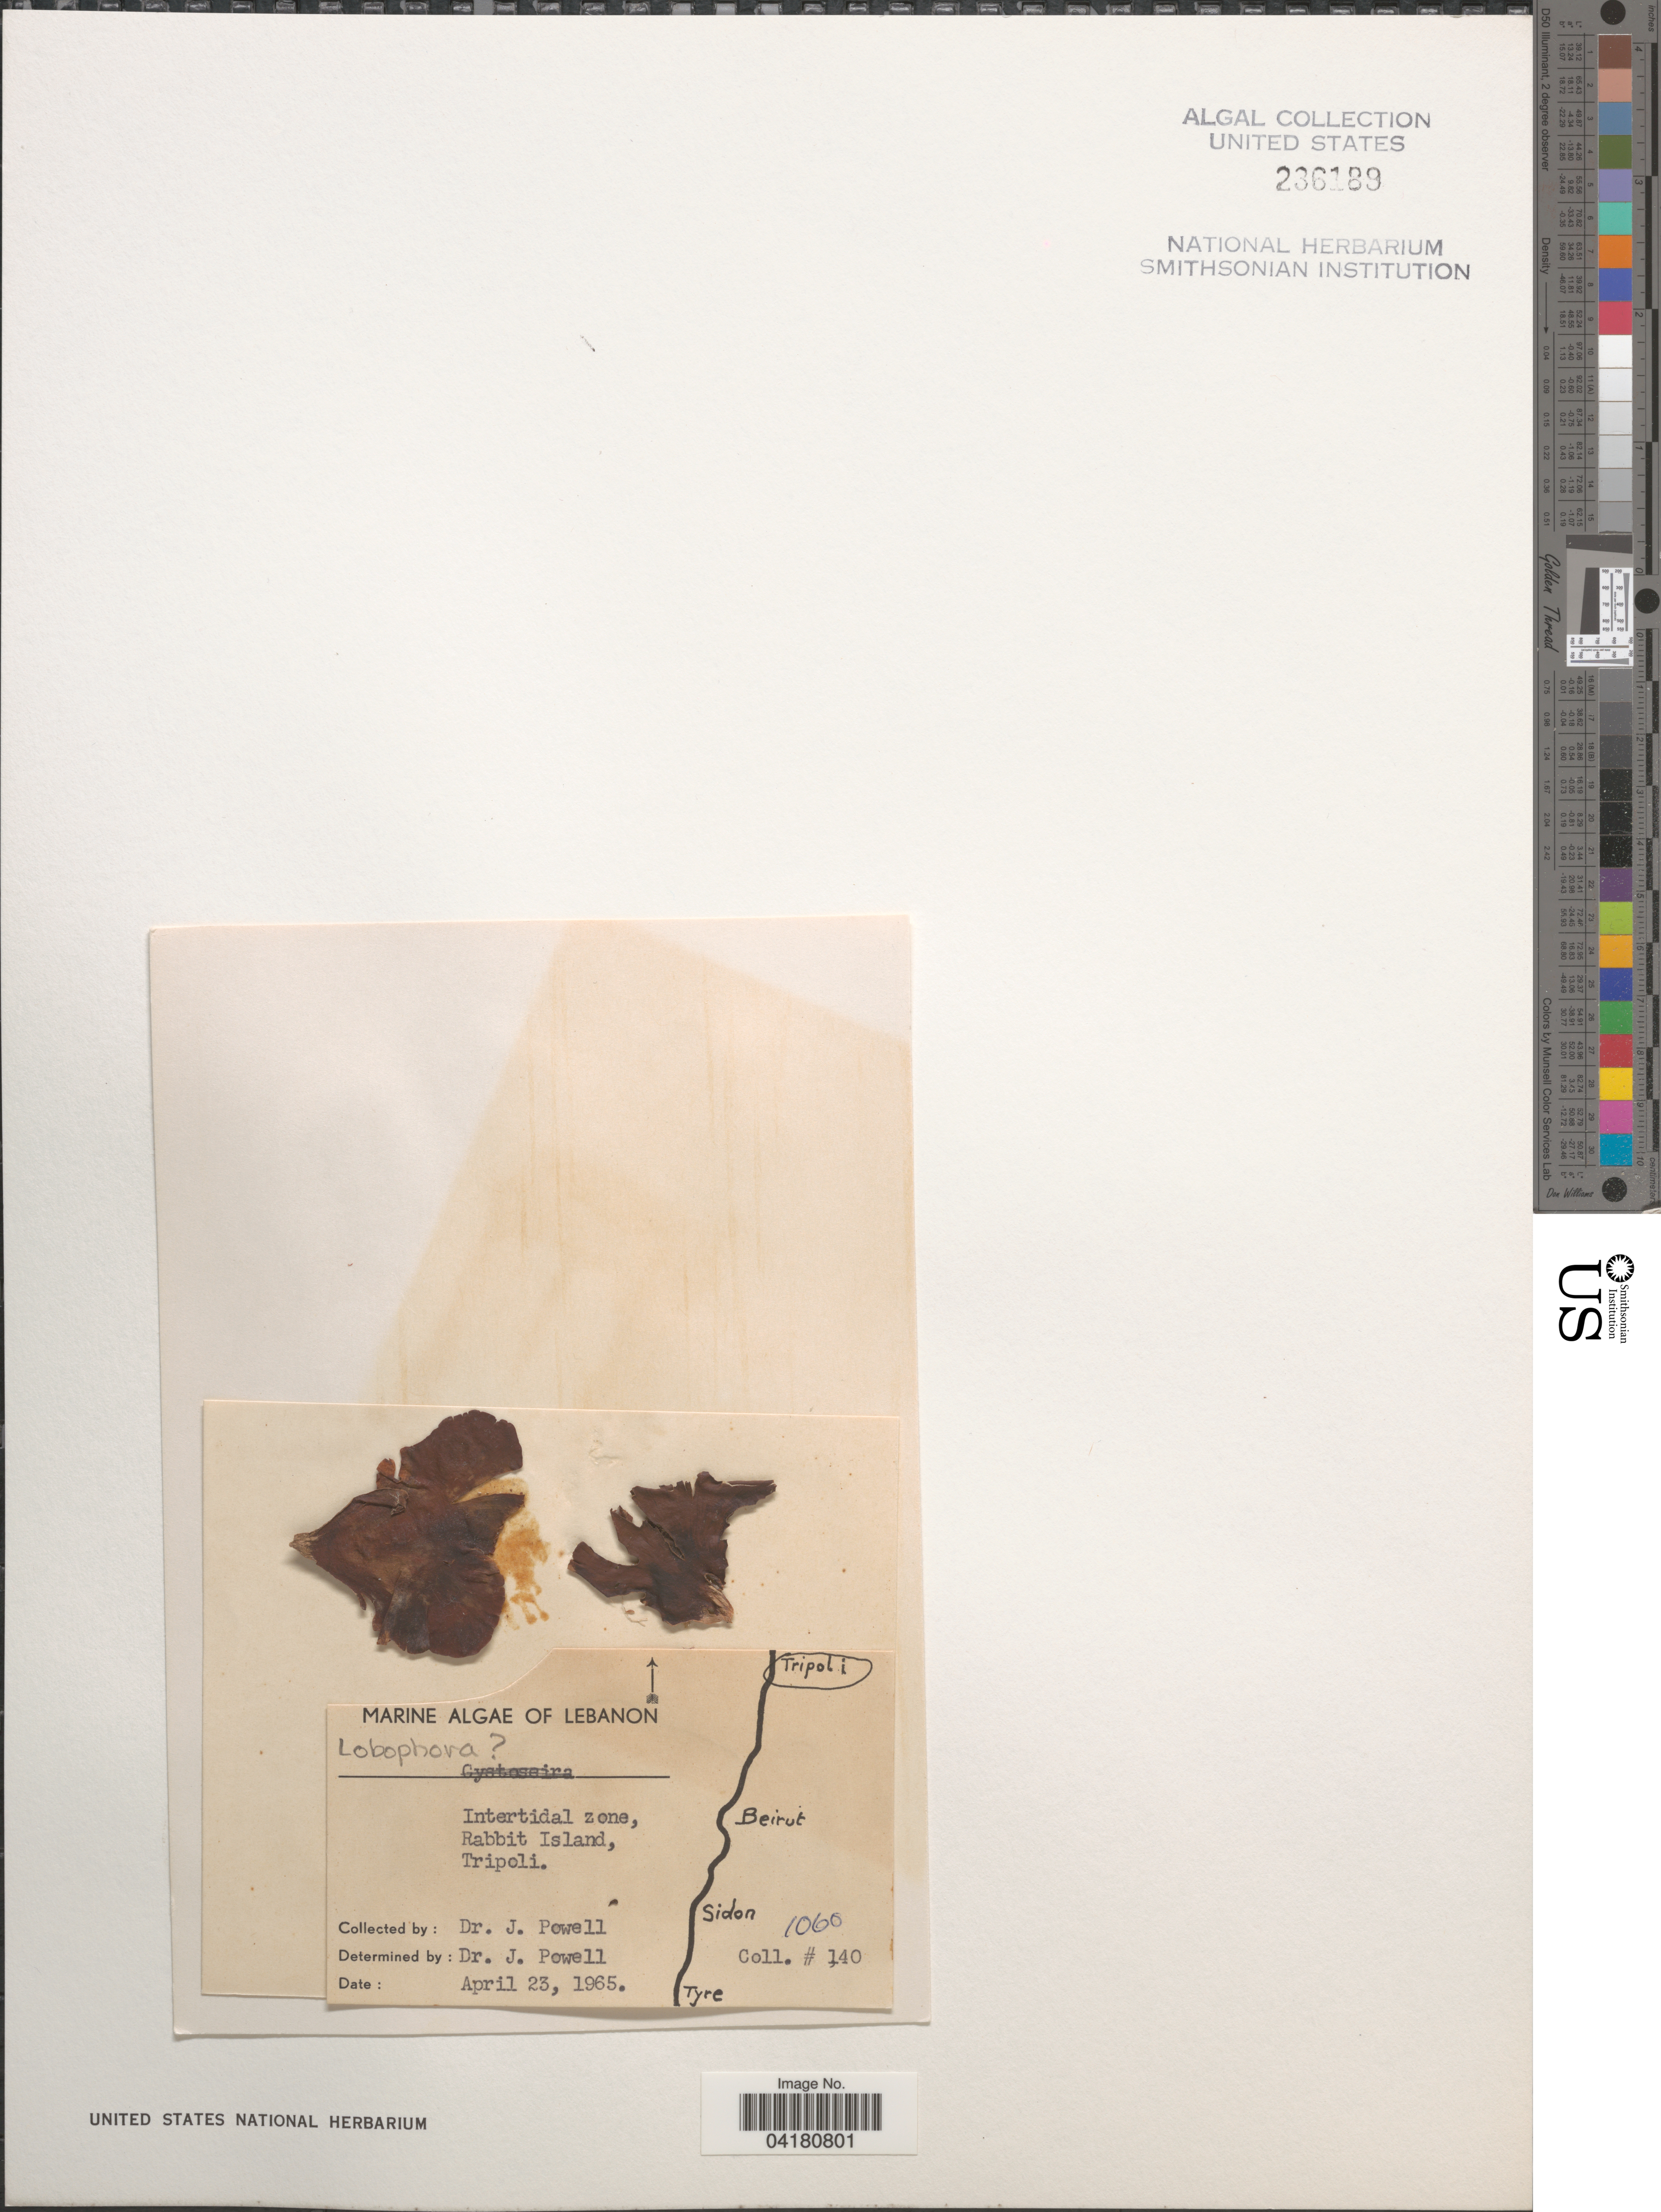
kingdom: Chromista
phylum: Ochrophyta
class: Phaeophyceae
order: Dictyotales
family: Dictyotaceae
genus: Lobophora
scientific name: Lobophora sp.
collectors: J. Powell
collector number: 140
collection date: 1965-04-23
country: Lebanon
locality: Intertidal zone, Rabbit Island, Tripoli.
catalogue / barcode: US 236189